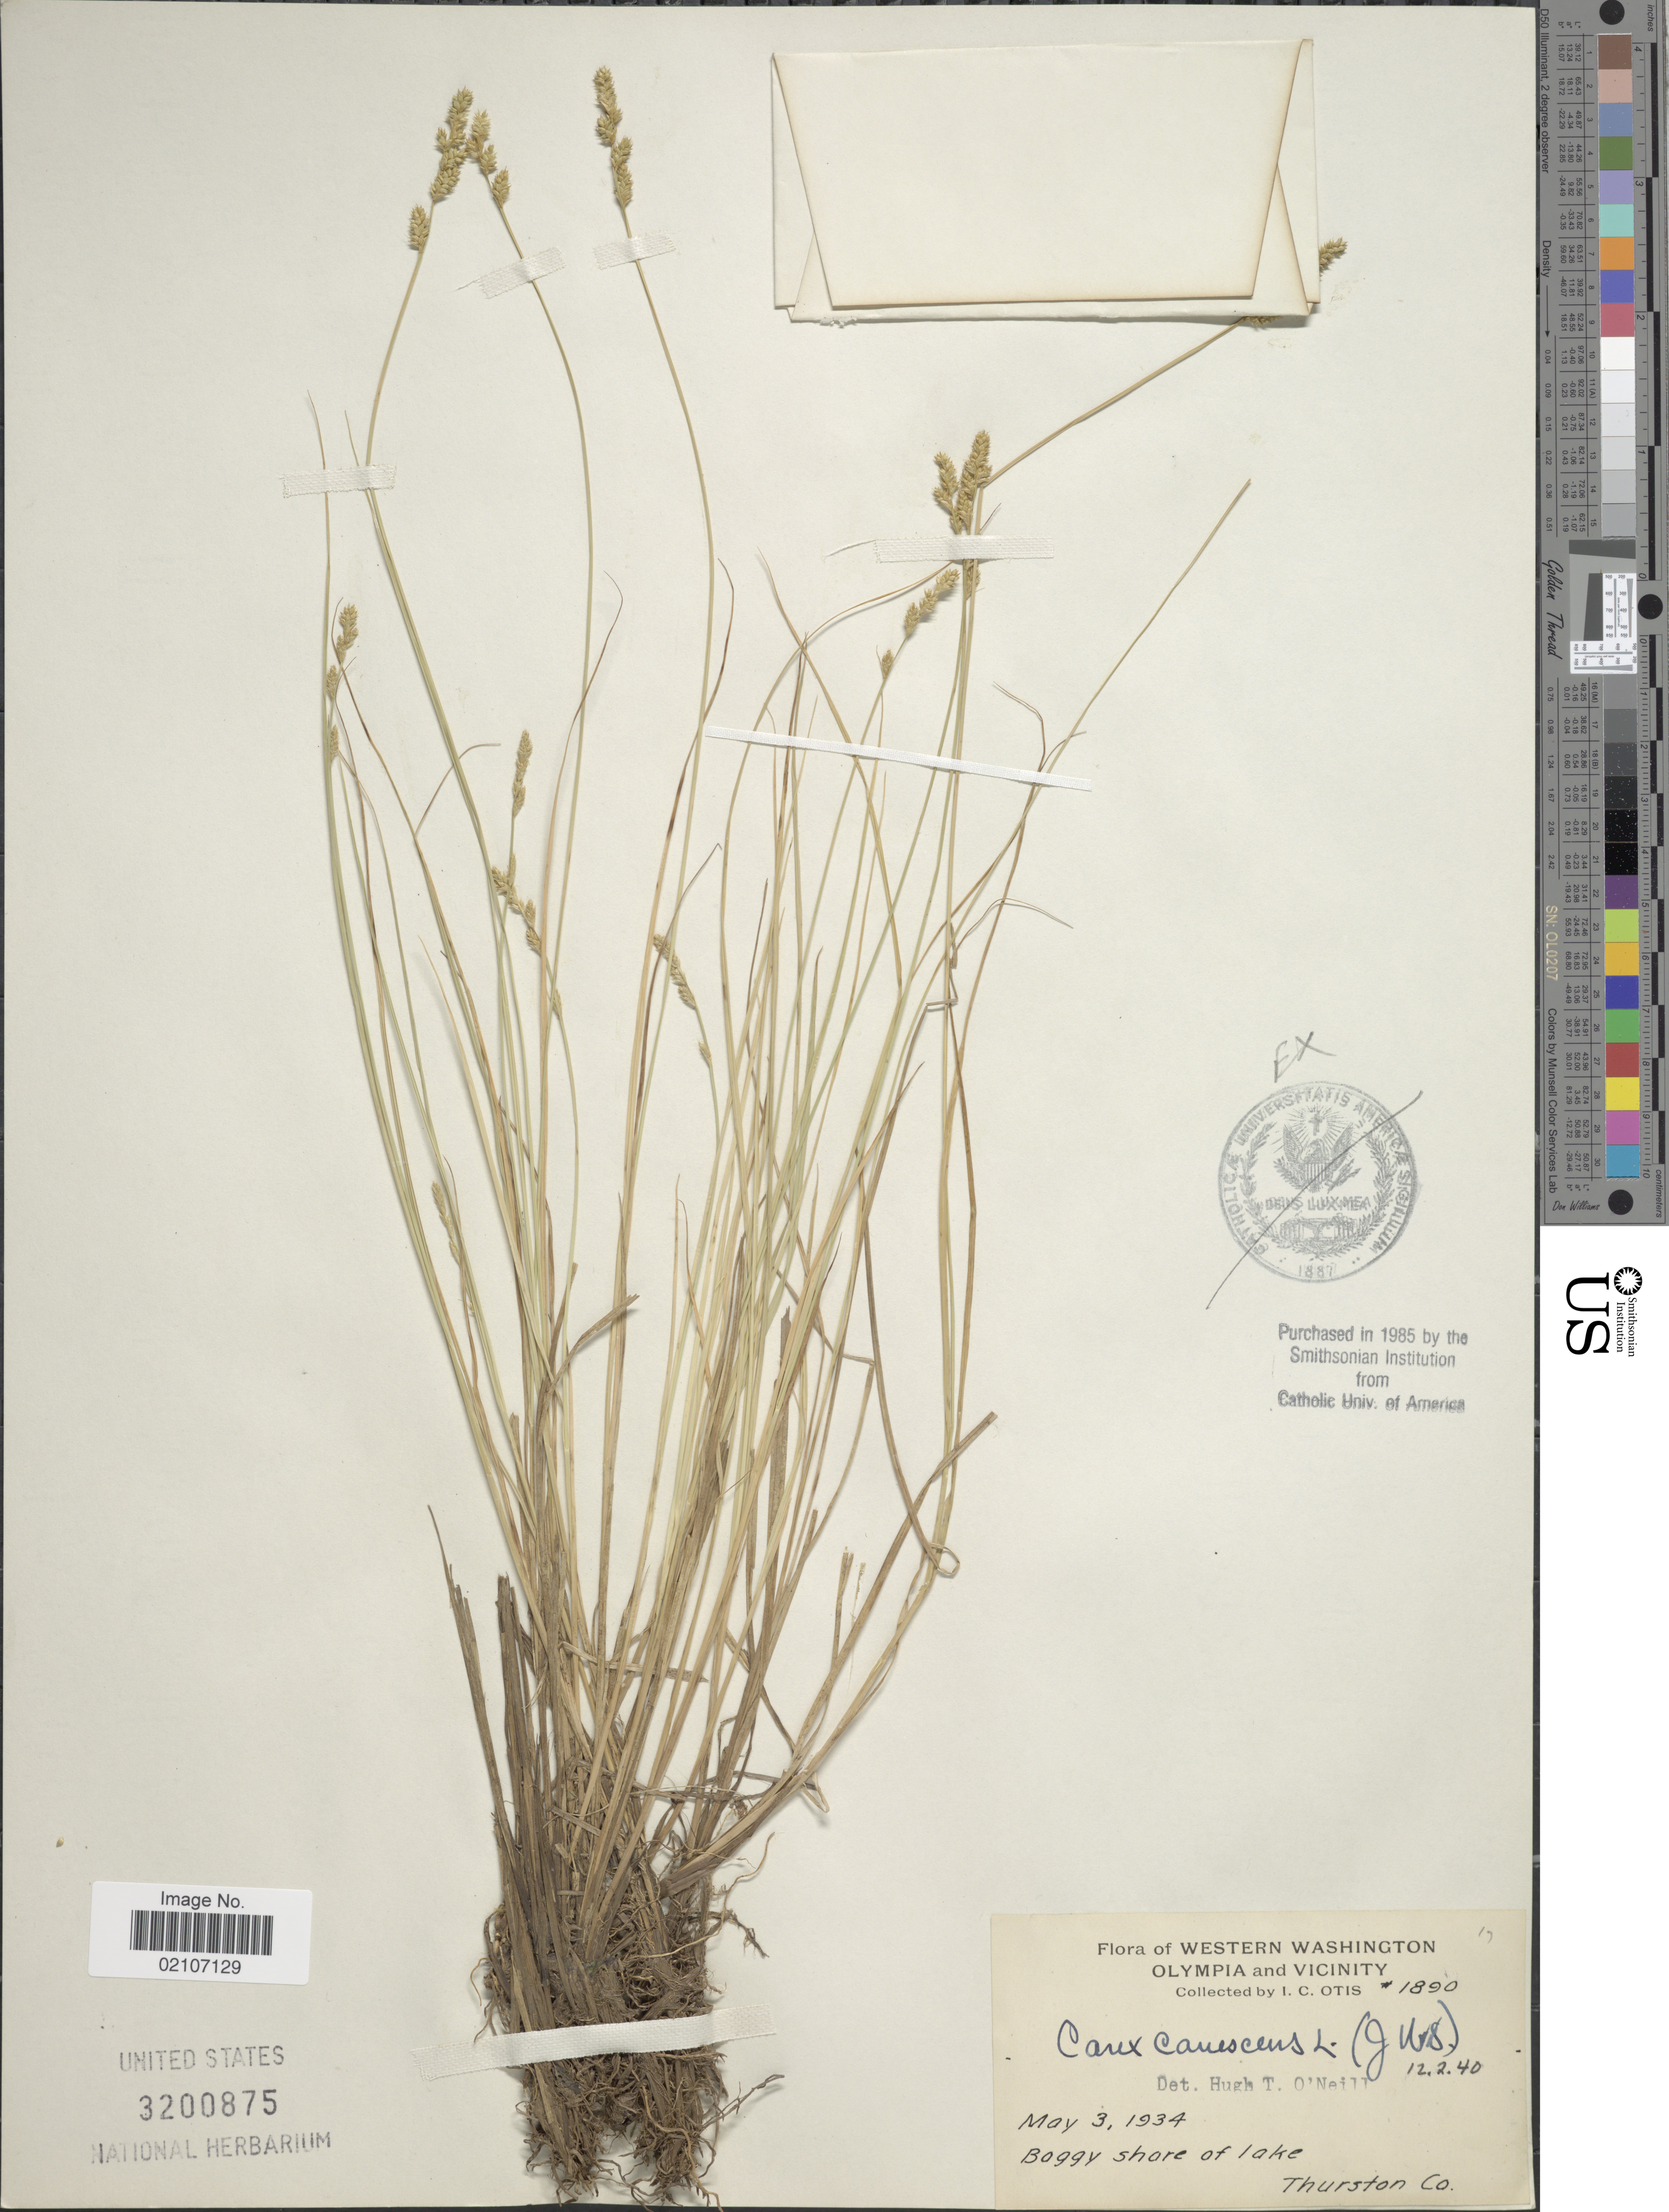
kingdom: Plantae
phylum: Tracheophyta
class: Liliopsida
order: Poales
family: Cyperaceae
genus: Carex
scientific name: Carex canescens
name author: L.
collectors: I. C. Otis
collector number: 1890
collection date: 1934-05-03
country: United States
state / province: Washington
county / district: Thurston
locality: Western Washington, Olympia and vicinity, boggy shore of lake, Thurston Co.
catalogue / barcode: US 3200875